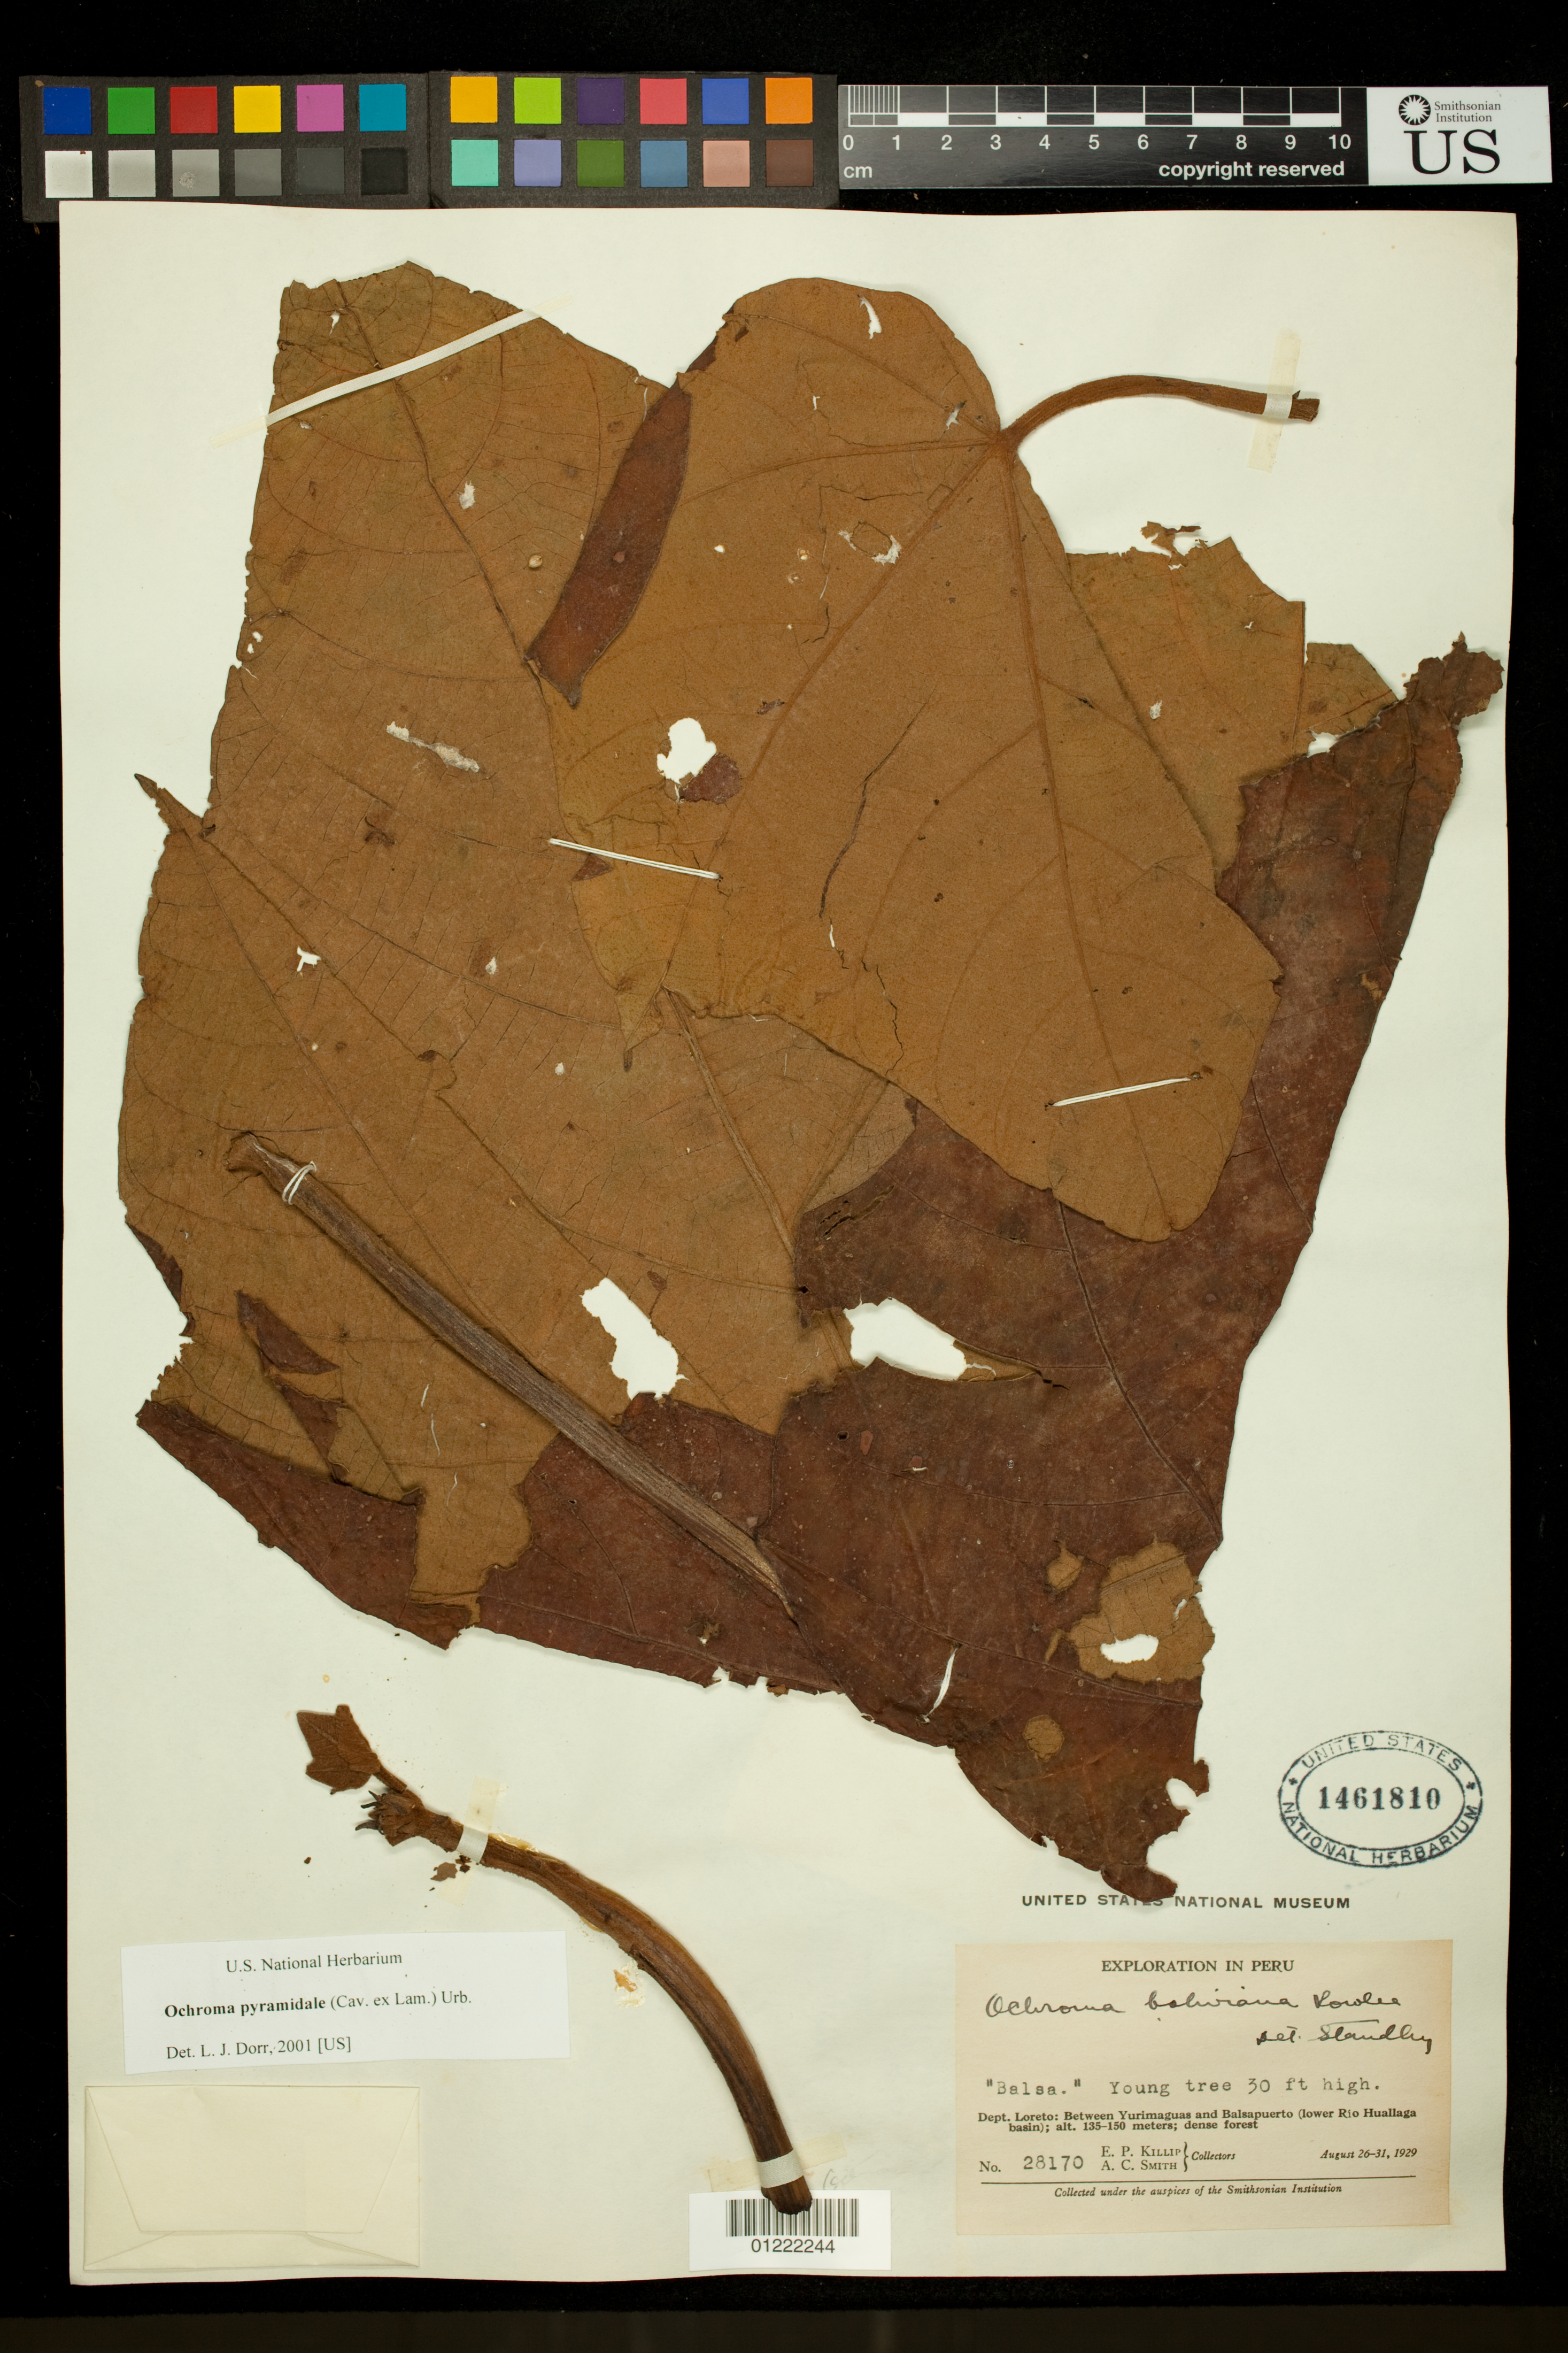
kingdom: Plantae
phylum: Tracheophyta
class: Magnoliopsida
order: Malvales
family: Malvaceae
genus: Ochroma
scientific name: Ochroma pyramidale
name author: (Cav. ex Lam.) Urb.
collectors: E. P. Killip & A. C. Smith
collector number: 28170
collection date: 1929-08-26/1929-08-31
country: Peru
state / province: Loreto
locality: Between Yurimaguas and Balsapuerto(lower Rio Huallaga basin)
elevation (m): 135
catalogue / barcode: US 1461810